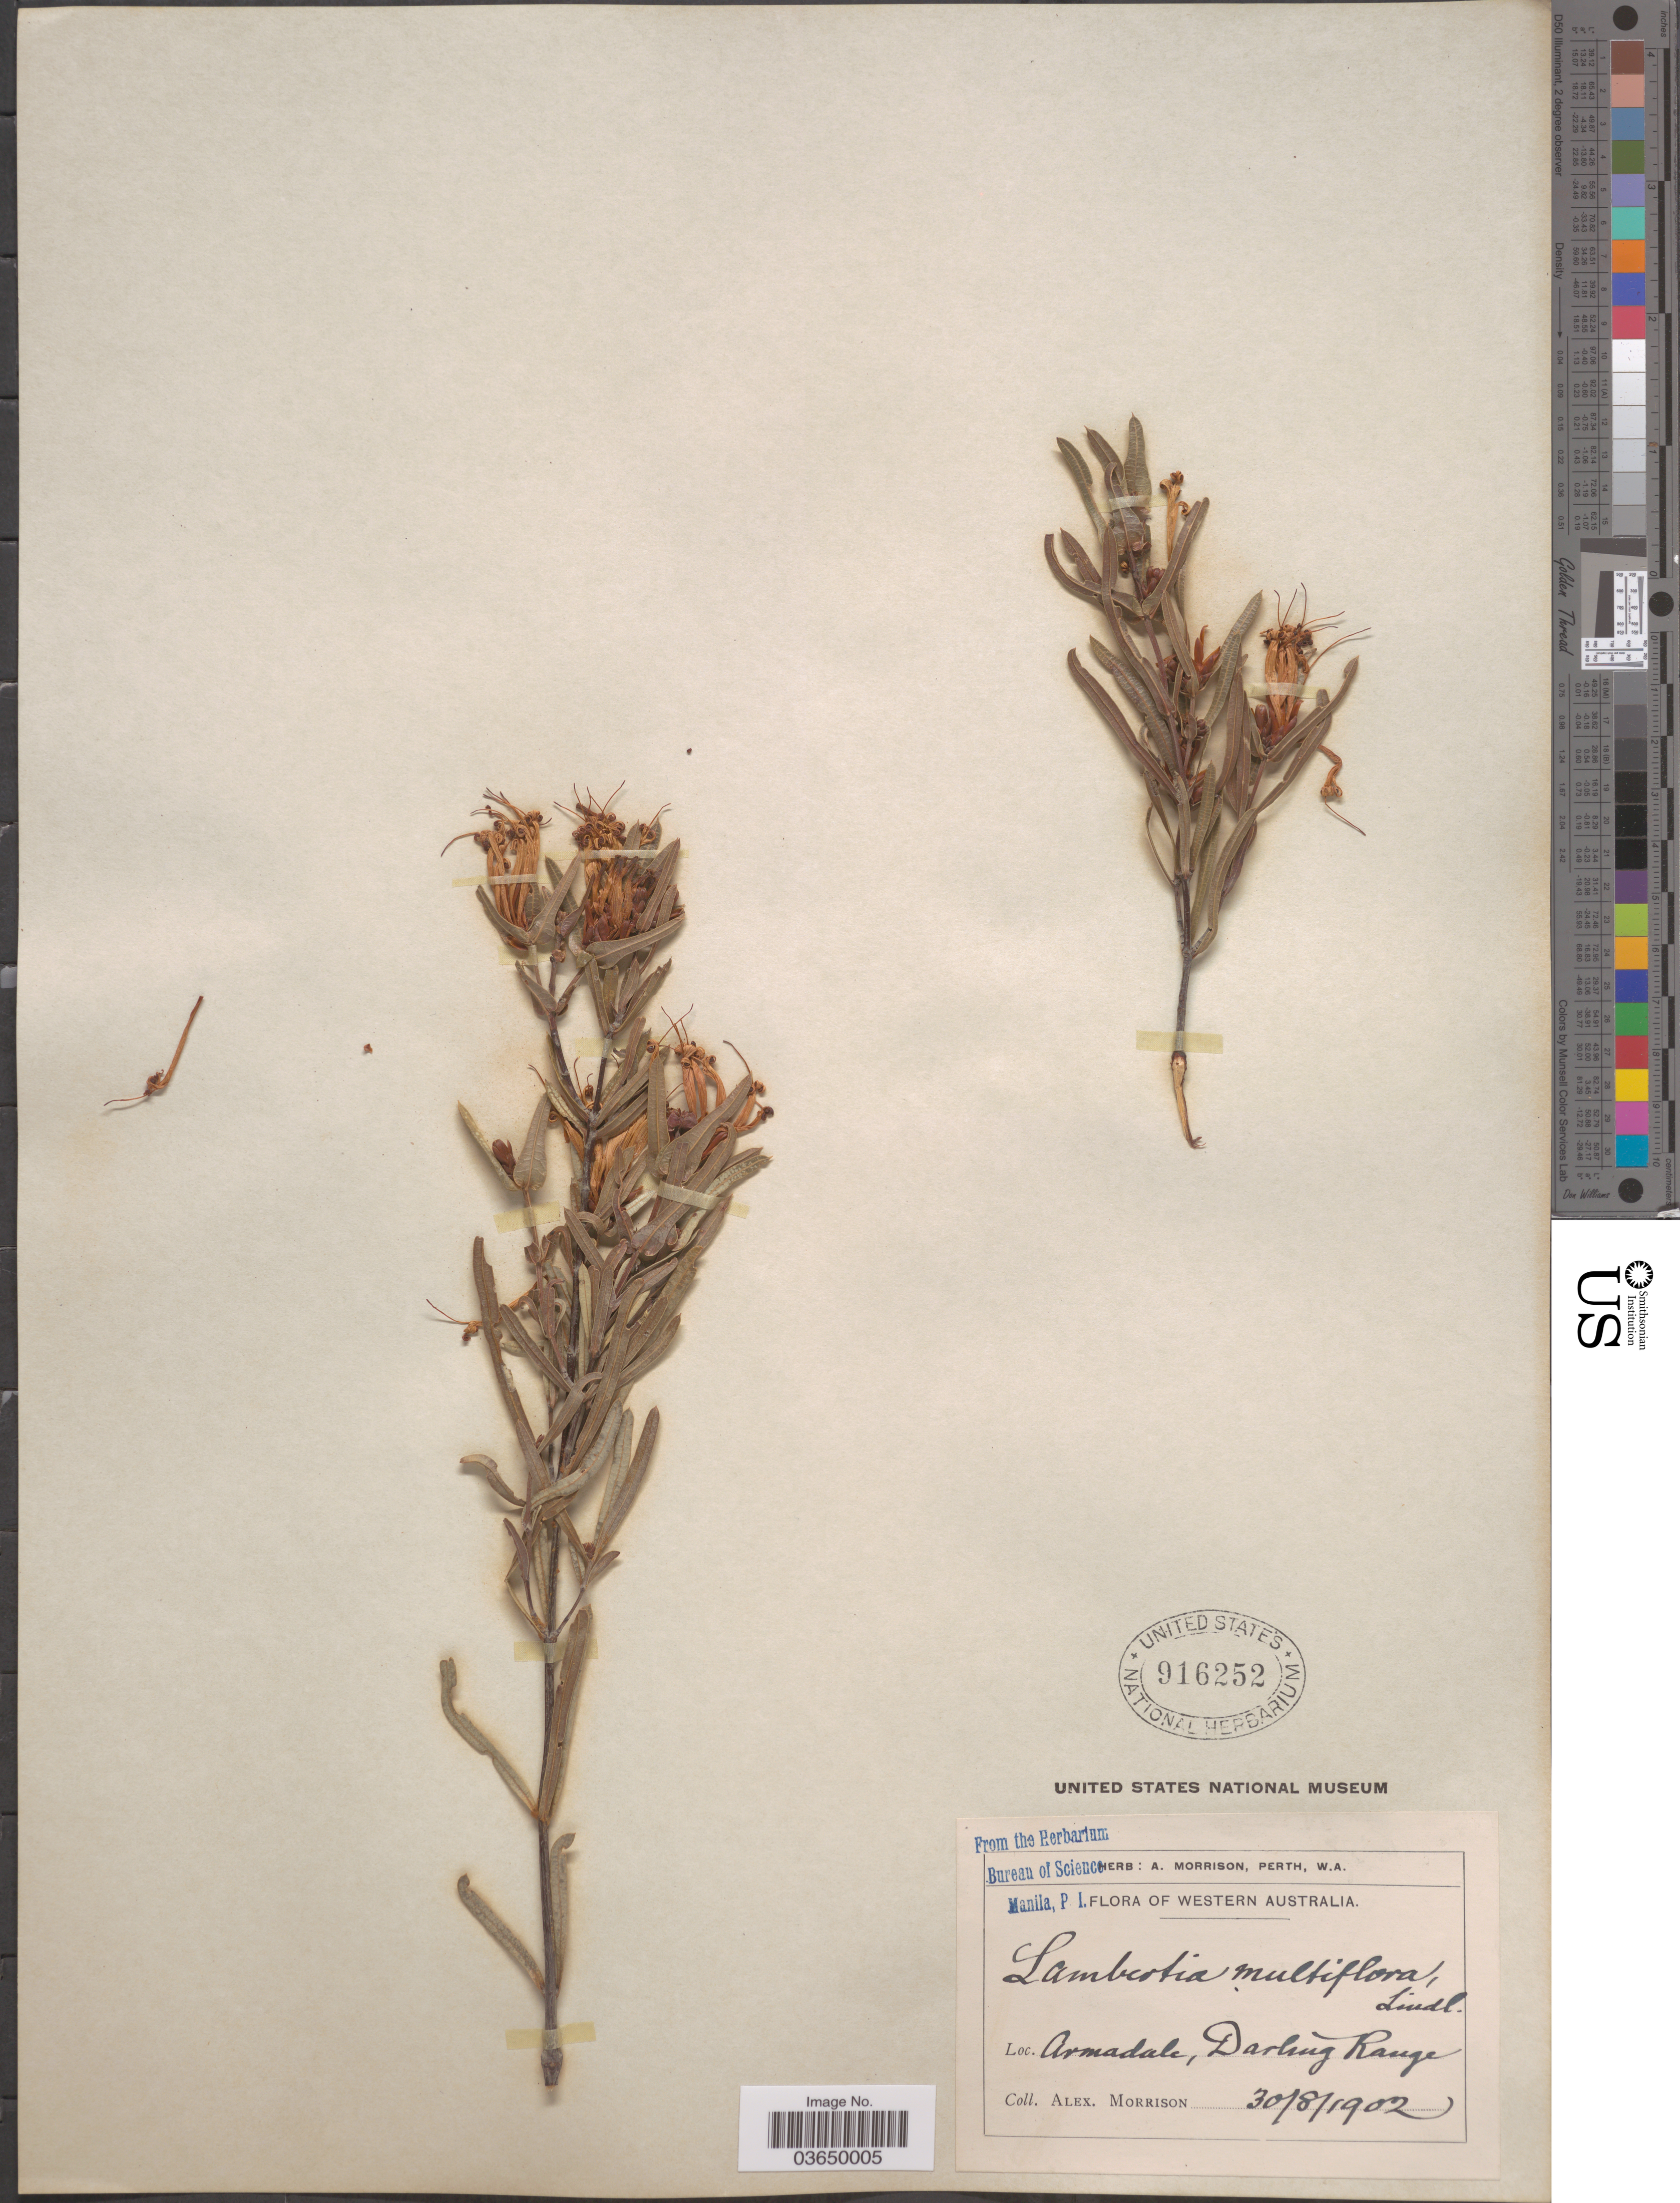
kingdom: Plantae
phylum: Tracheophyta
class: Magnoliopsida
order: Proteales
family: Proteaceae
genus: Lambertia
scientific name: Lambertia multiflora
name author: Lindl.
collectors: A. Morrison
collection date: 1902-08-30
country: Australia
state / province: Western Australia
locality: Armadale, Darling Range.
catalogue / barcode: US 916252